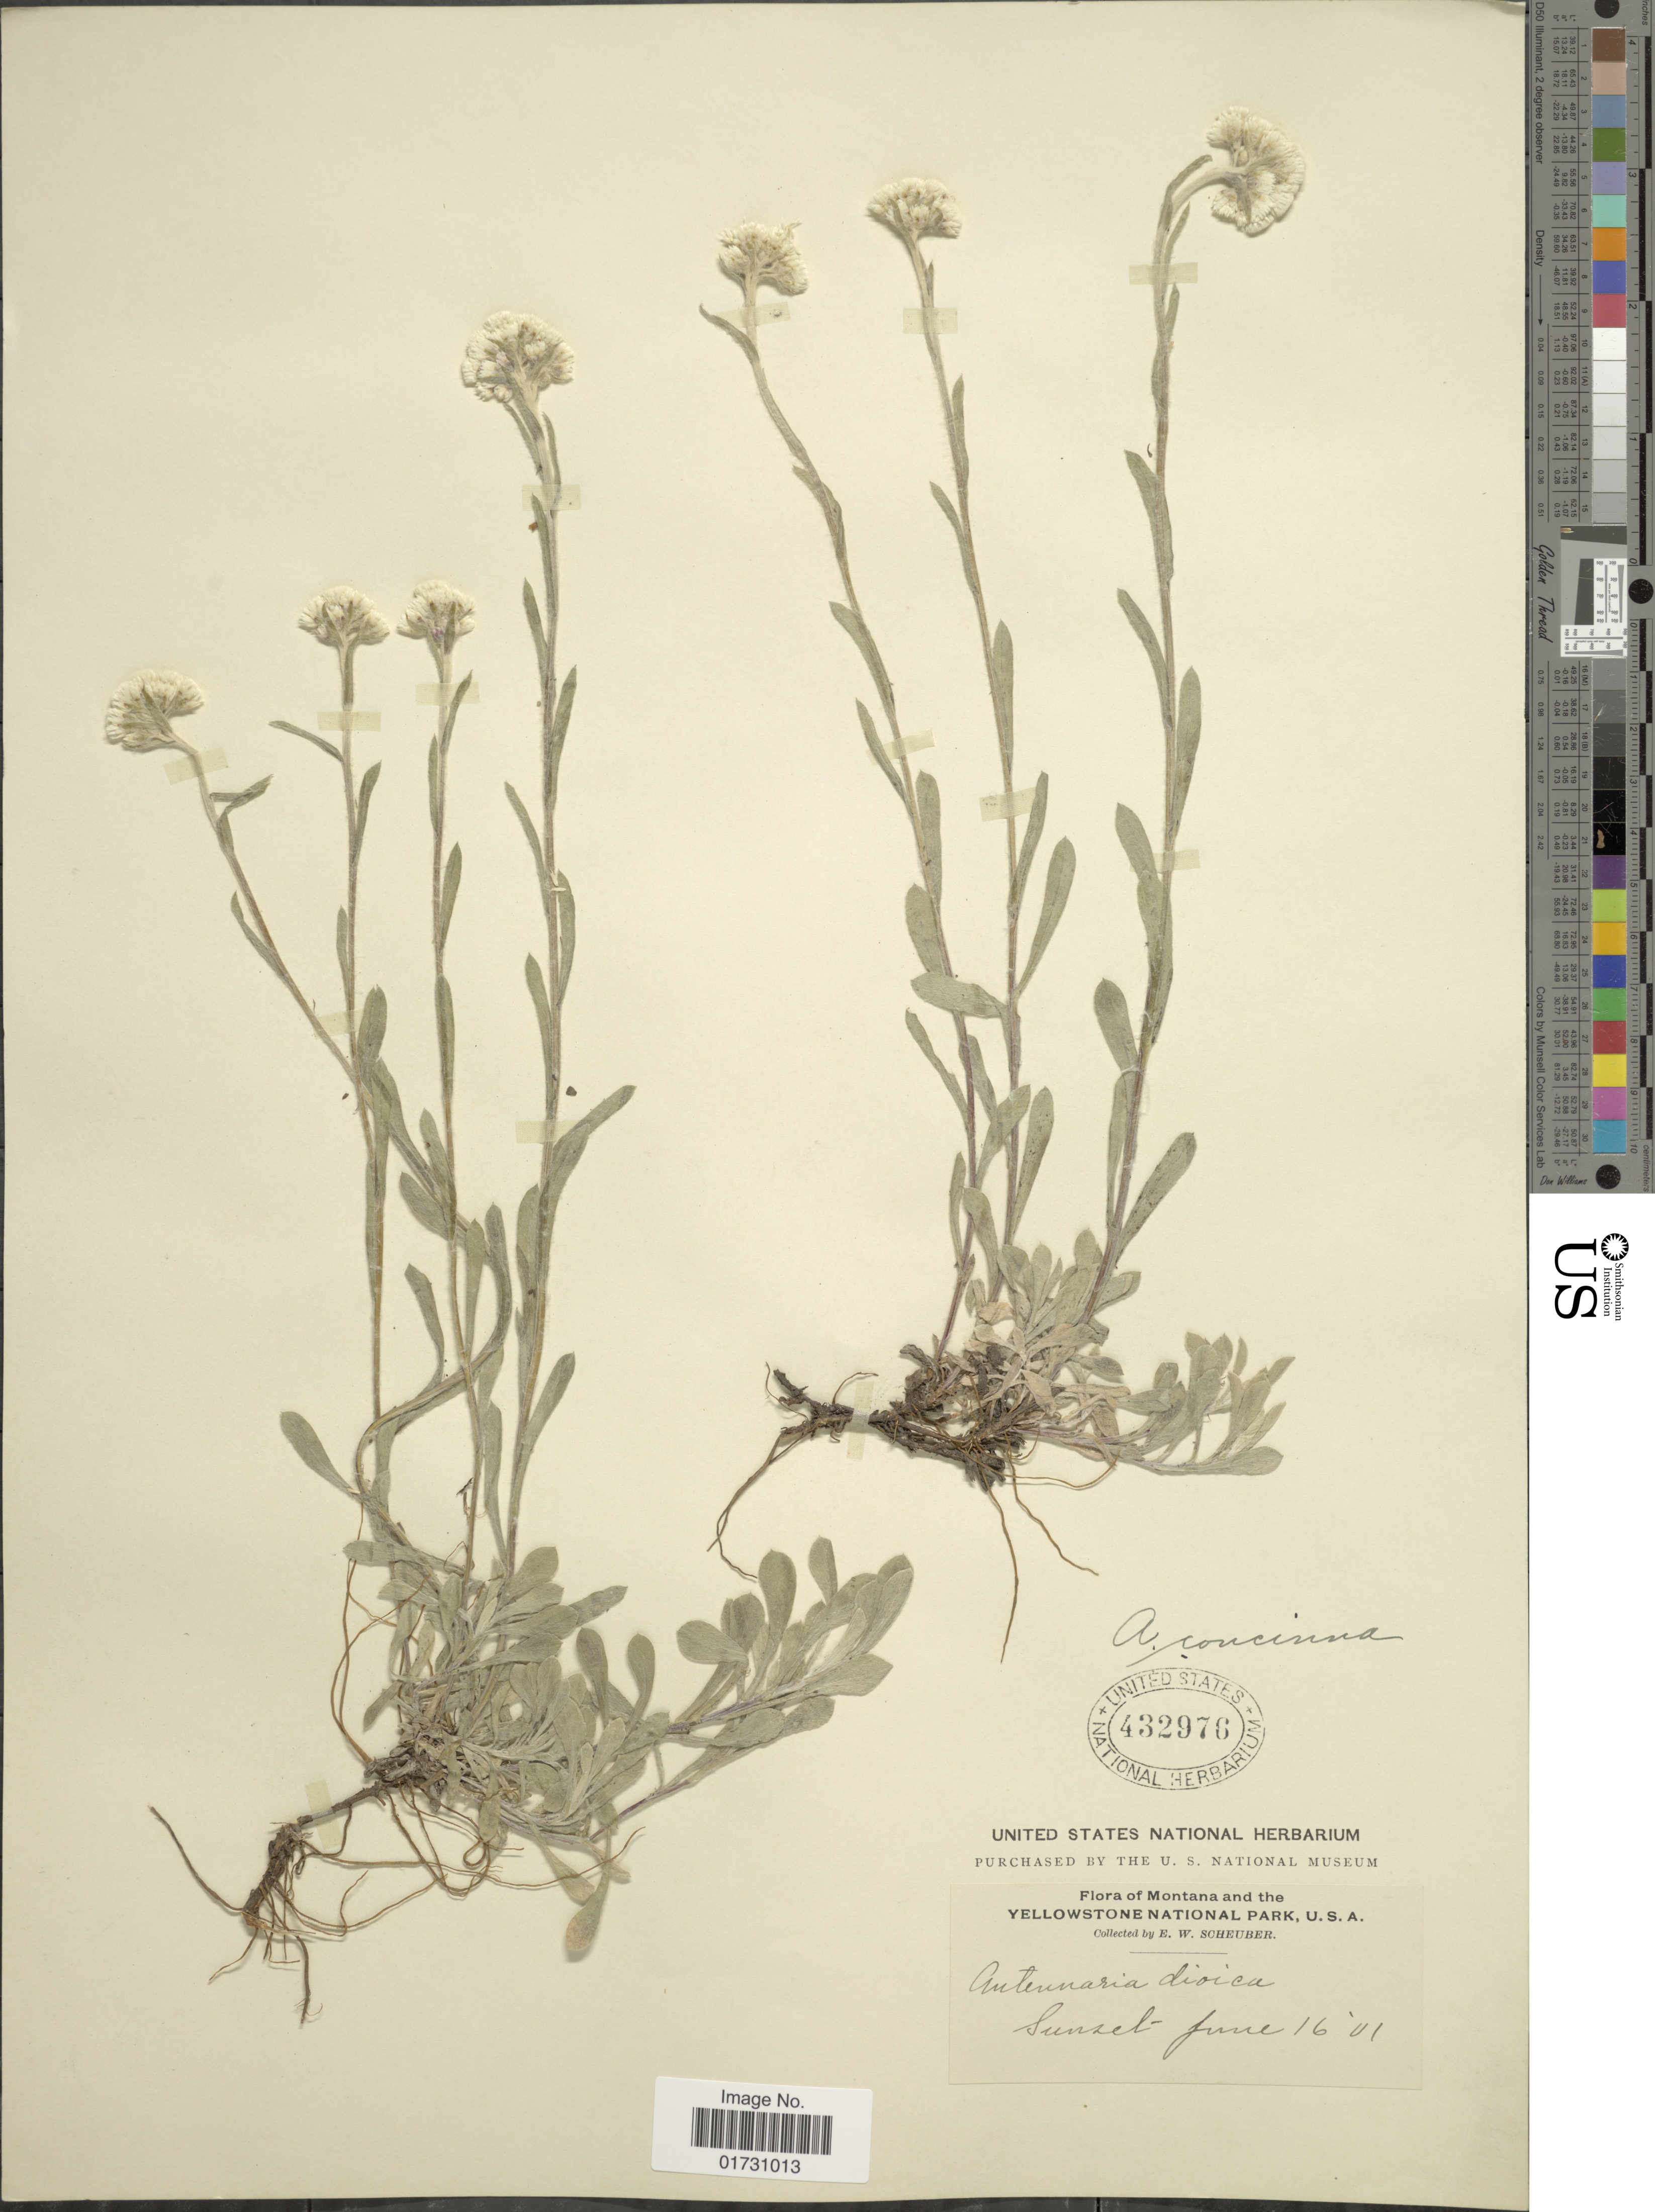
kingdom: Plantae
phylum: Tracheophyta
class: Magnoliopsida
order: Asterales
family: Asteraceae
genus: Antennaria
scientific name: Antennaria imbricata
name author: E.E. Nelson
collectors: E. Scheuber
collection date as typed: Transcribed d/m/y: 16/6/1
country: United States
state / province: Montana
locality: Montana and the Yellowstone National Park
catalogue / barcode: US 432976